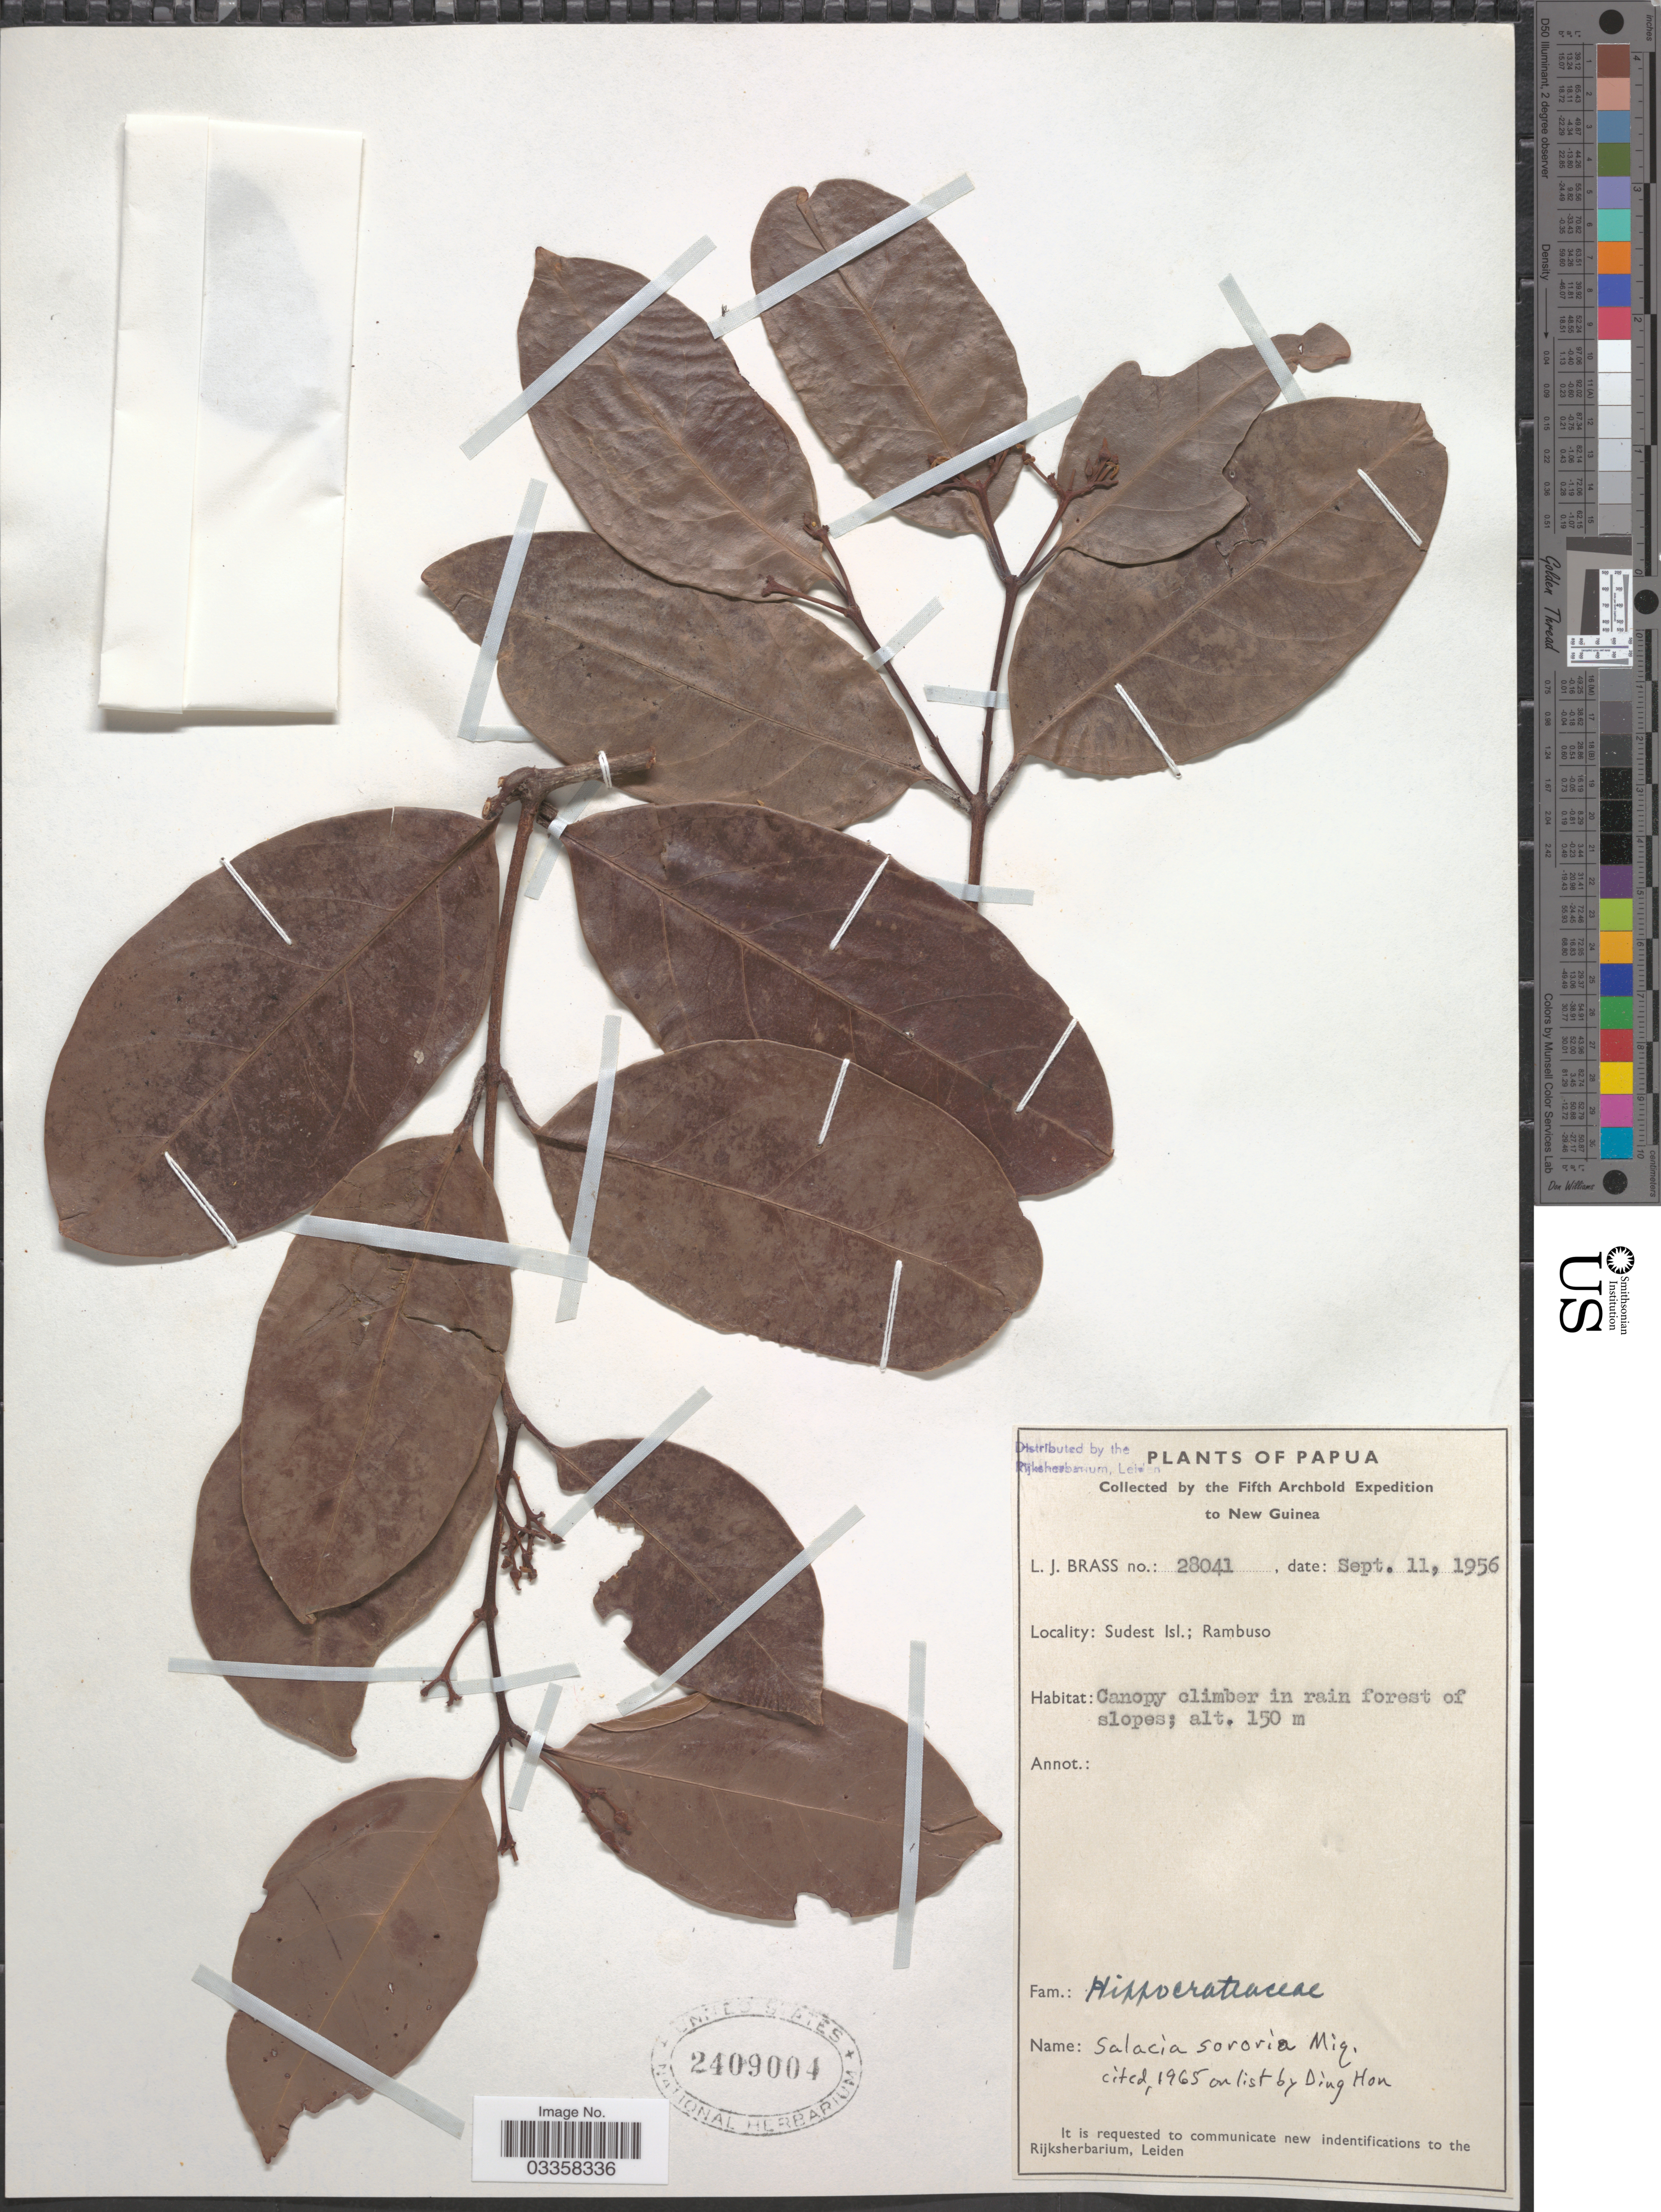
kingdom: Plantae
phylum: Tracheophyta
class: Magnoliopsida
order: Celastrales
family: Celastraceae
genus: Salacia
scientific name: Salacia sororia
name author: Miq.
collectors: L. J. Brass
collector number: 28041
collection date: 1956-09-11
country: Papua New Guinea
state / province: Milne Bay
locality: Papua. New Guinea. Sudest Isl.; Rambuso.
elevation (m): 150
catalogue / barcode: US 2409004